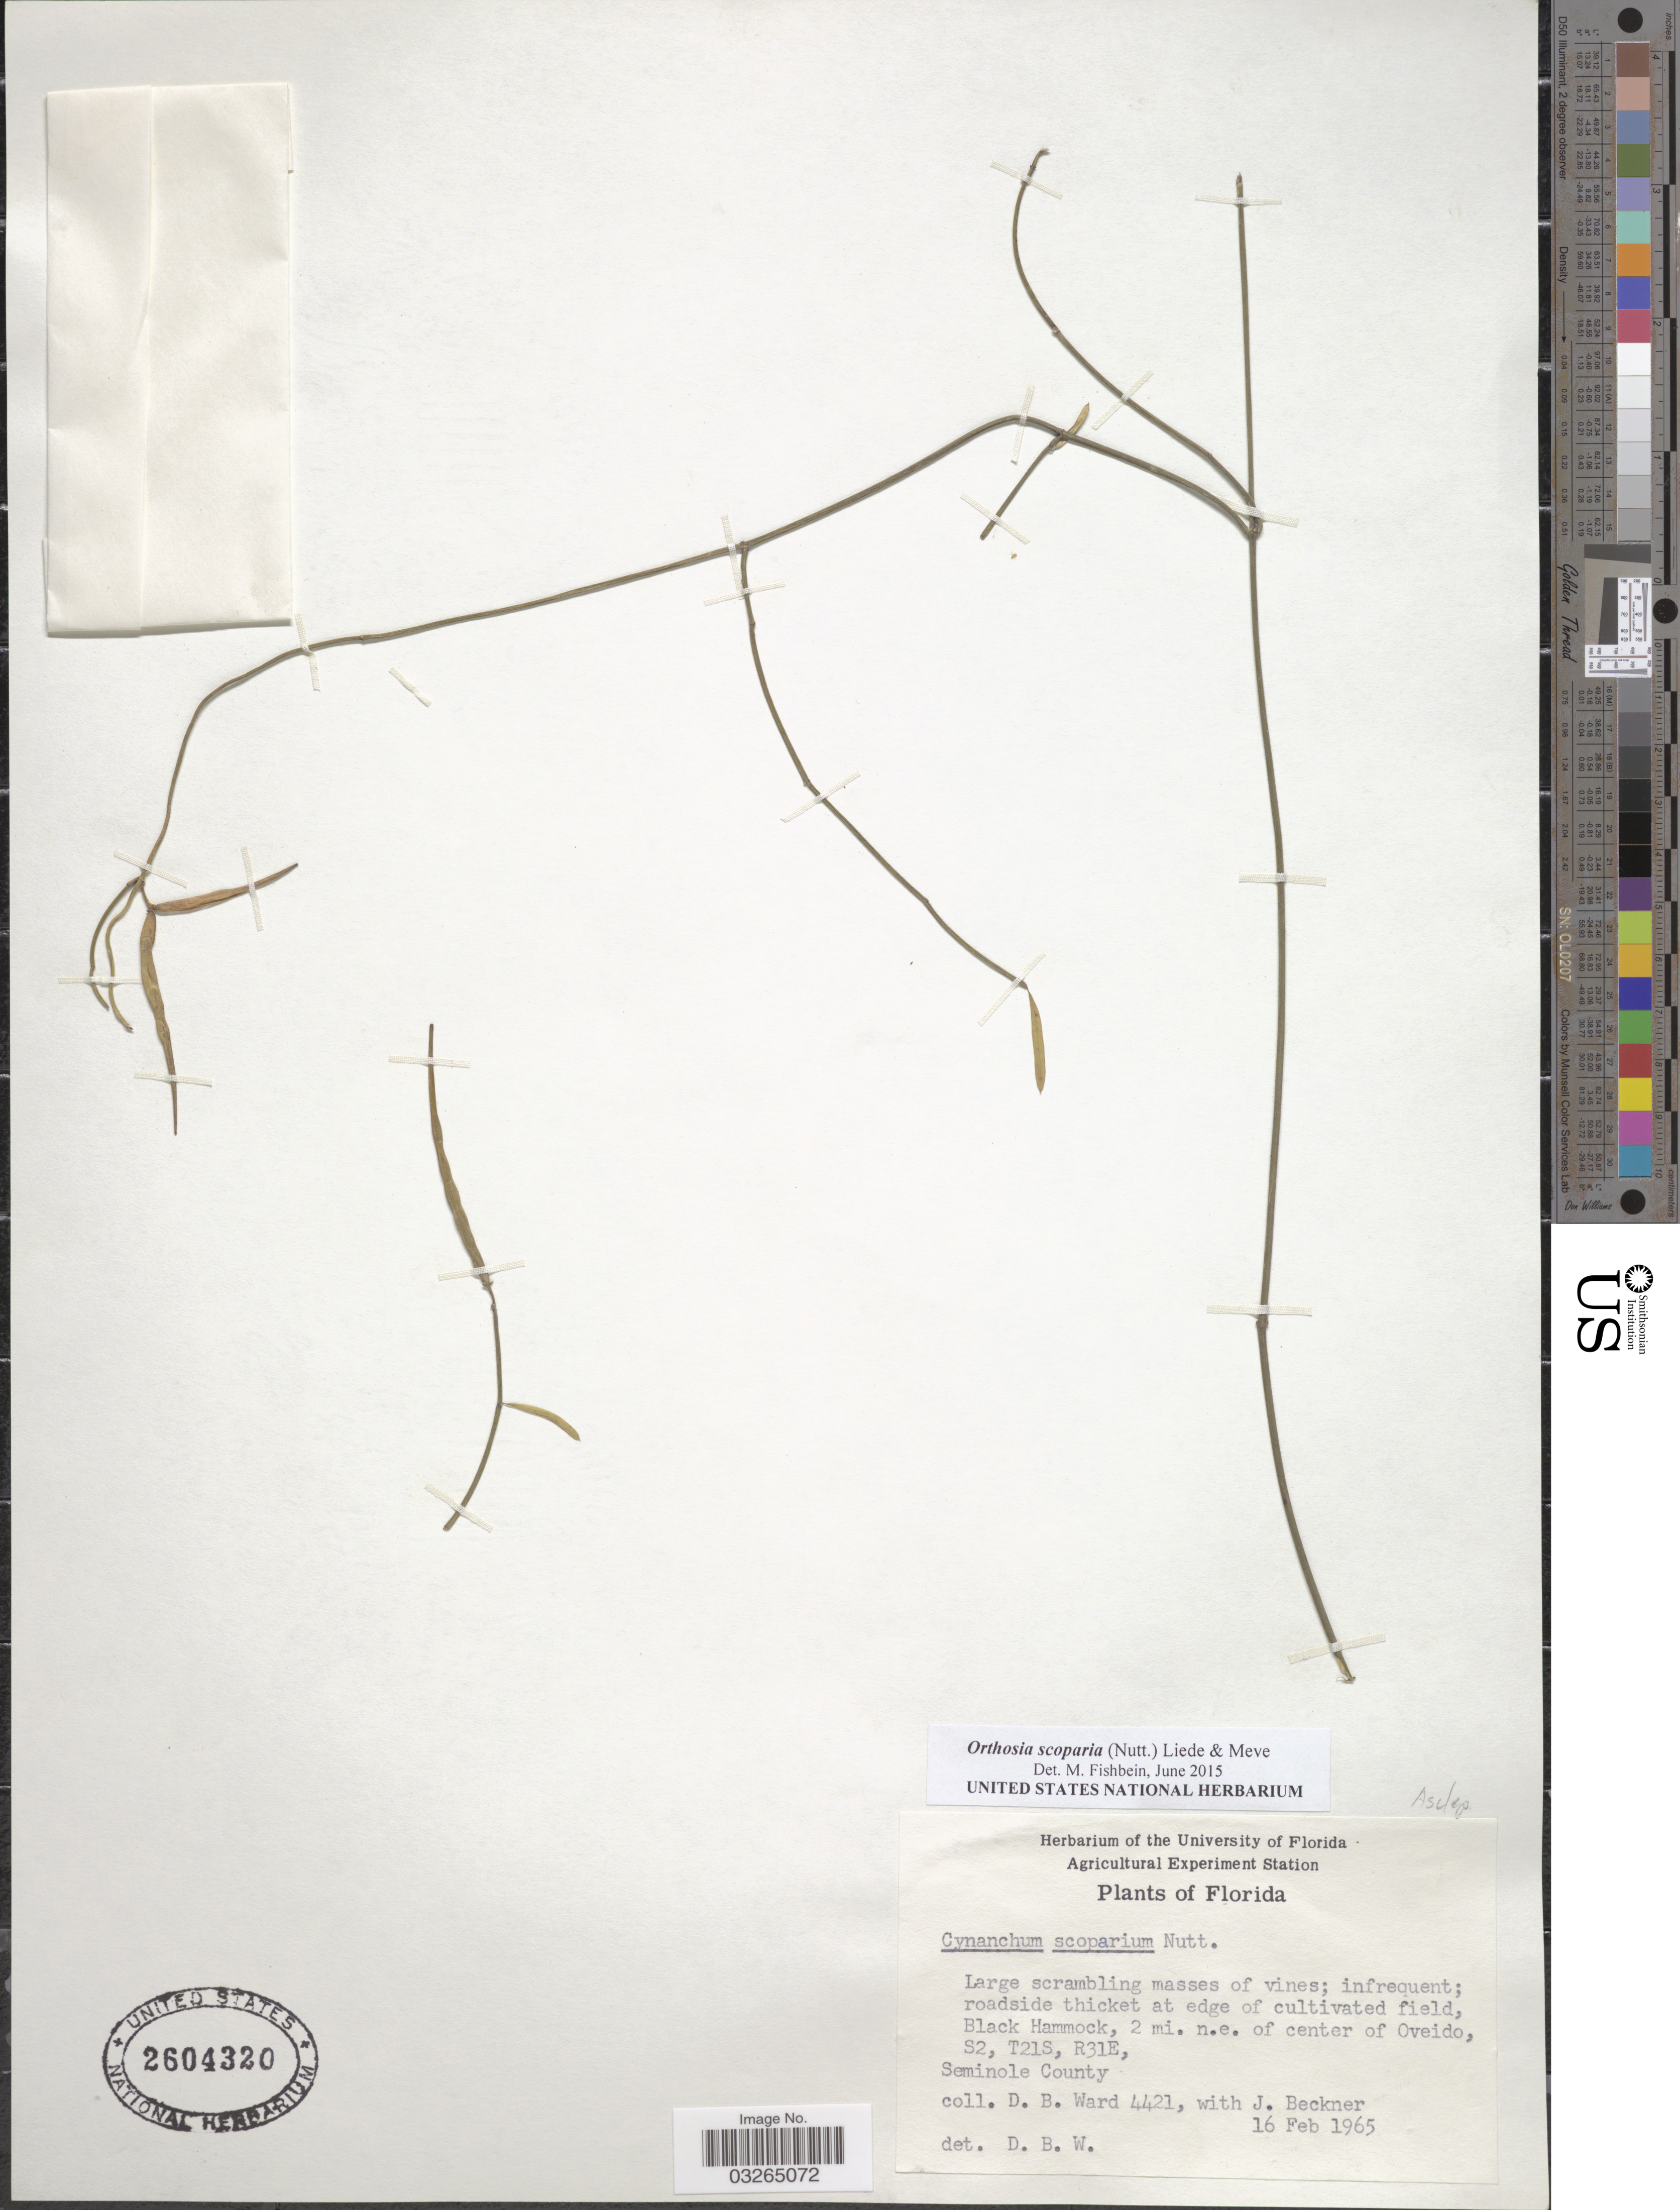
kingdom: Plantae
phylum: Tracheophyta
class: Magnoliopsida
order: Gentianales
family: Apocynaceae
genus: Orthosia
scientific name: Orthosia scoparia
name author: (Nutt.) Liede & Meve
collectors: D. B. Ward & J. Beckner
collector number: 4421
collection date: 1965-02-16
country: United States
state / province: Florida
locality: Black Hammock, 2 mi. n.e. of center of Oveido, S2, T21S, R31E, Seminole County.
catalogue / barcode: US 2604320